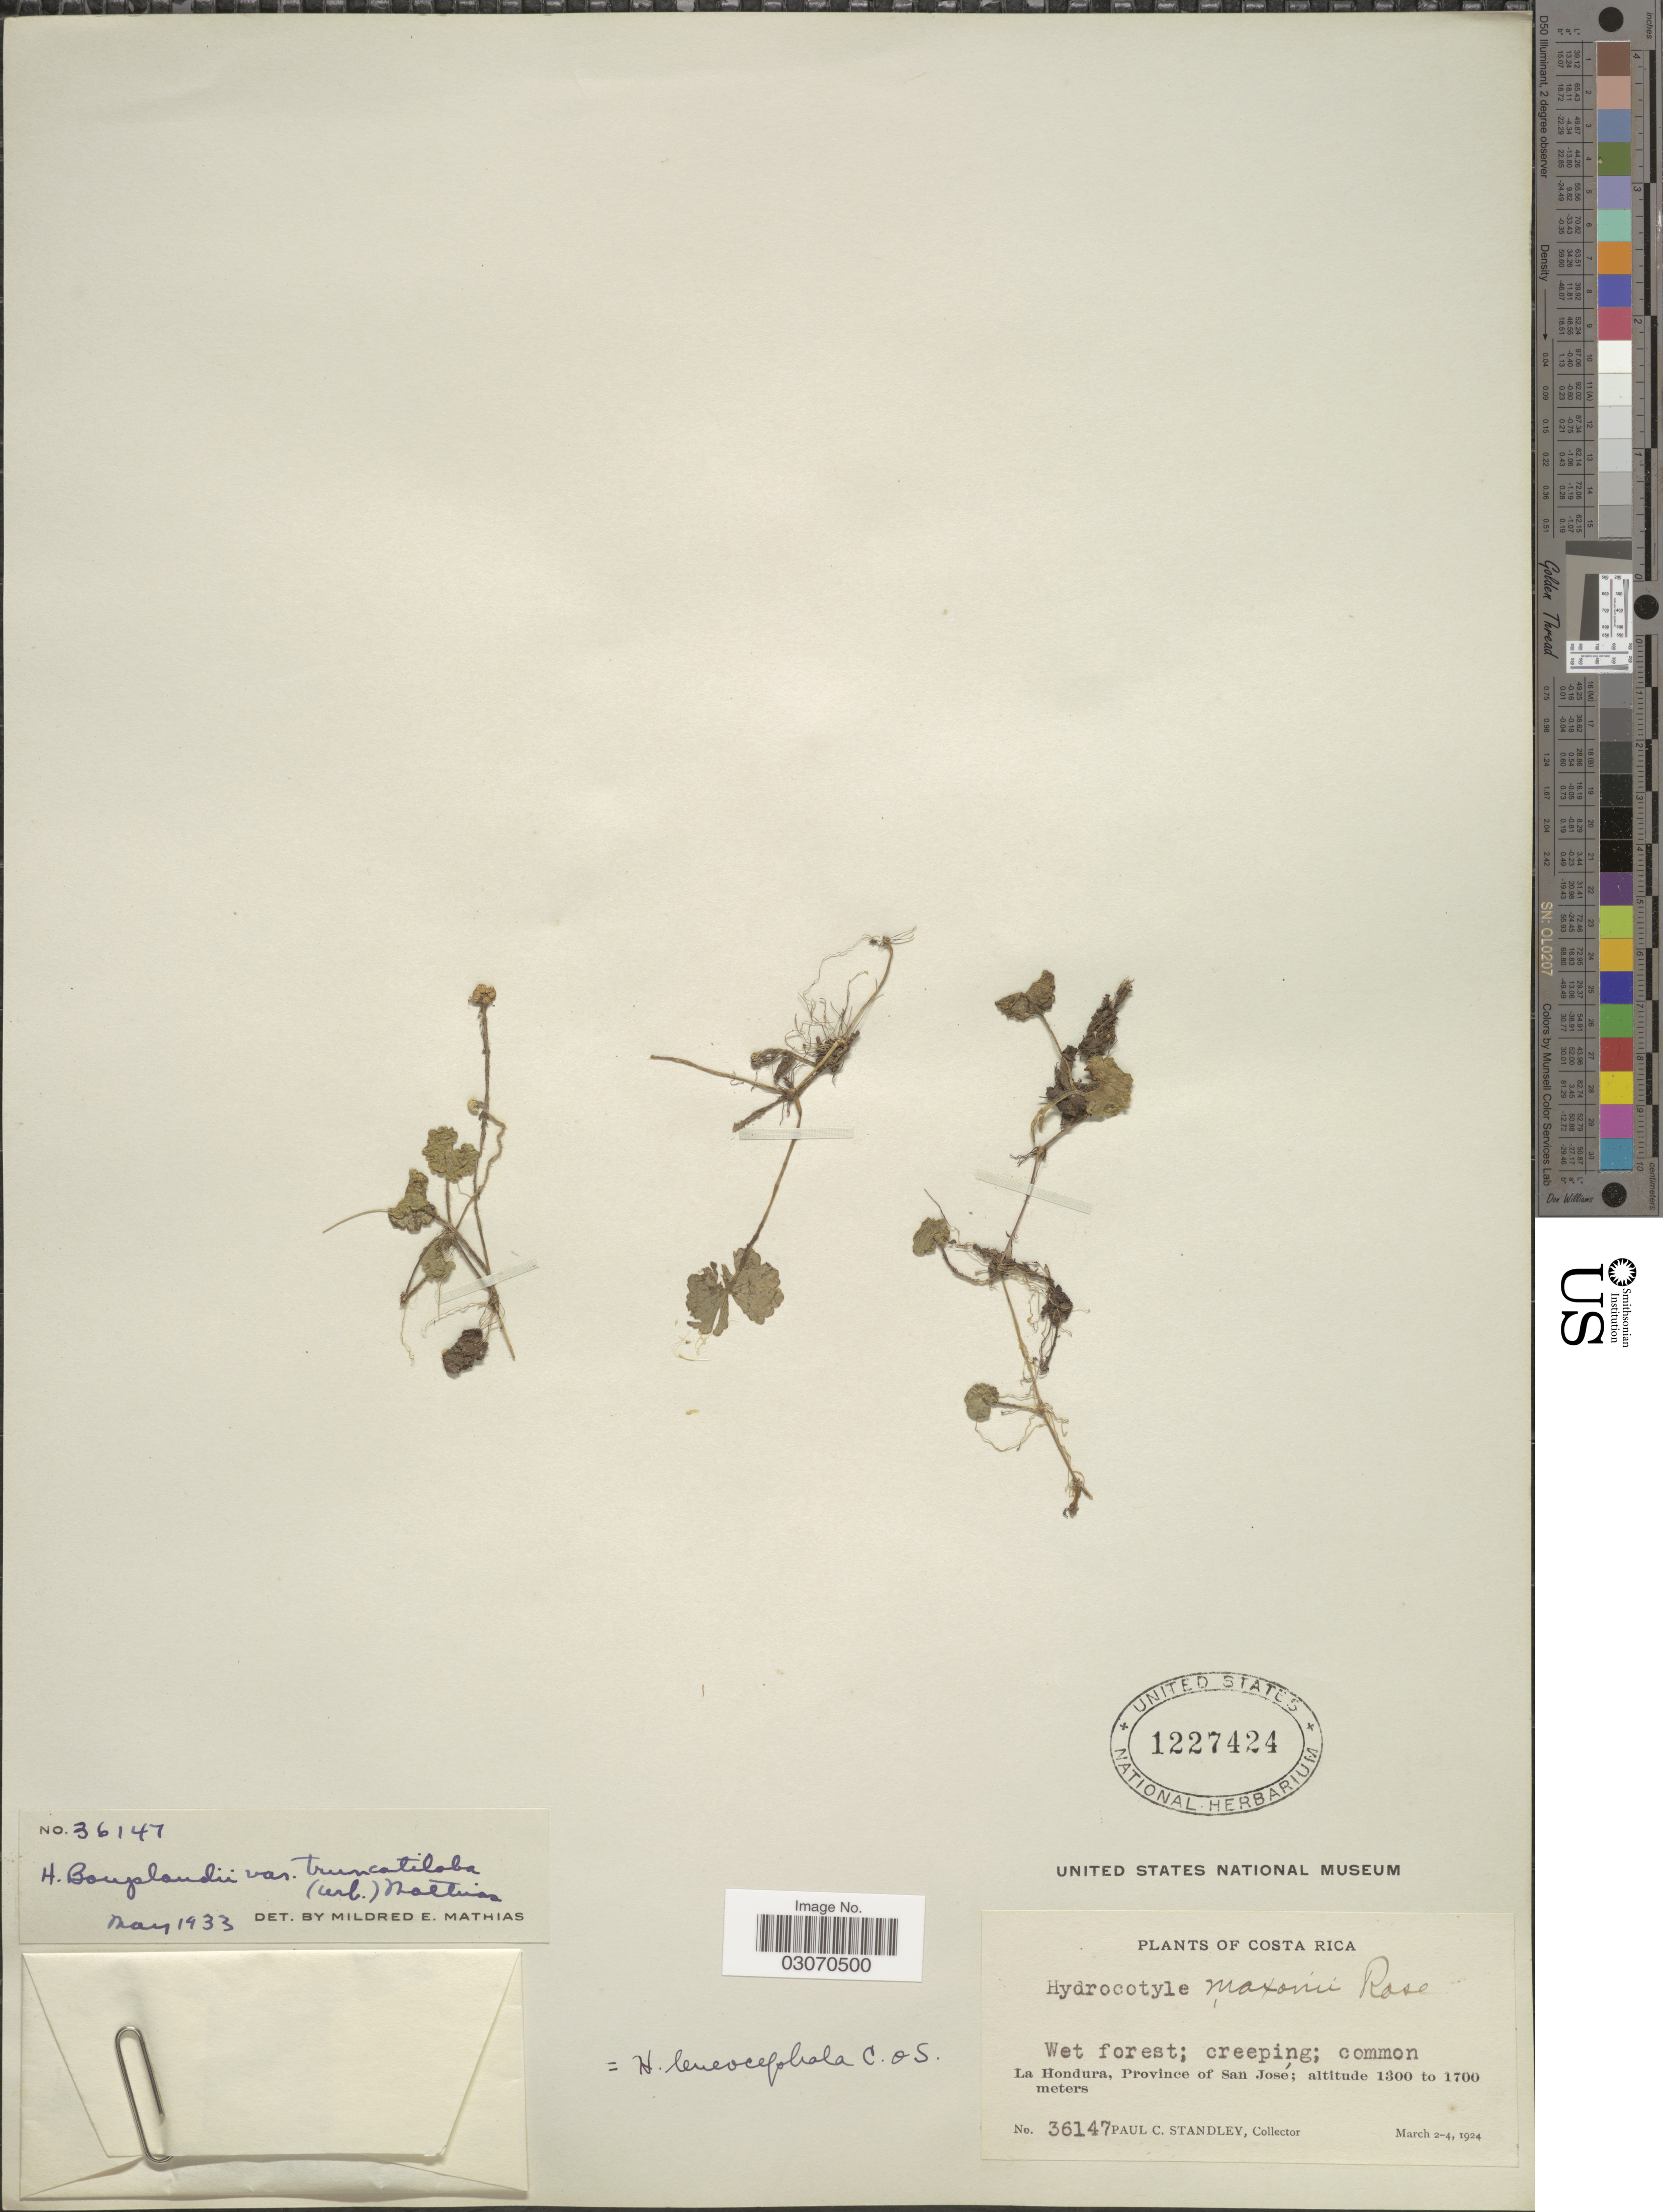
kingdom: Plantae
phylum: Tracheophyta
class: Magnoliopsida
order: Apiales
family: Araliaceae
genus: Hydrocotyle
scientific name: Hydrocotyle leucocephala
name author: Cham. & Schltdl.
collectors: P. C. Standley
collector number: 36147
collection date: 1924-03-02/1924-03-04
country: Costa Rica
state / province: San José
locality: La Hondura.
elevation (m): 1300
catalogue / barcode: US 1227424